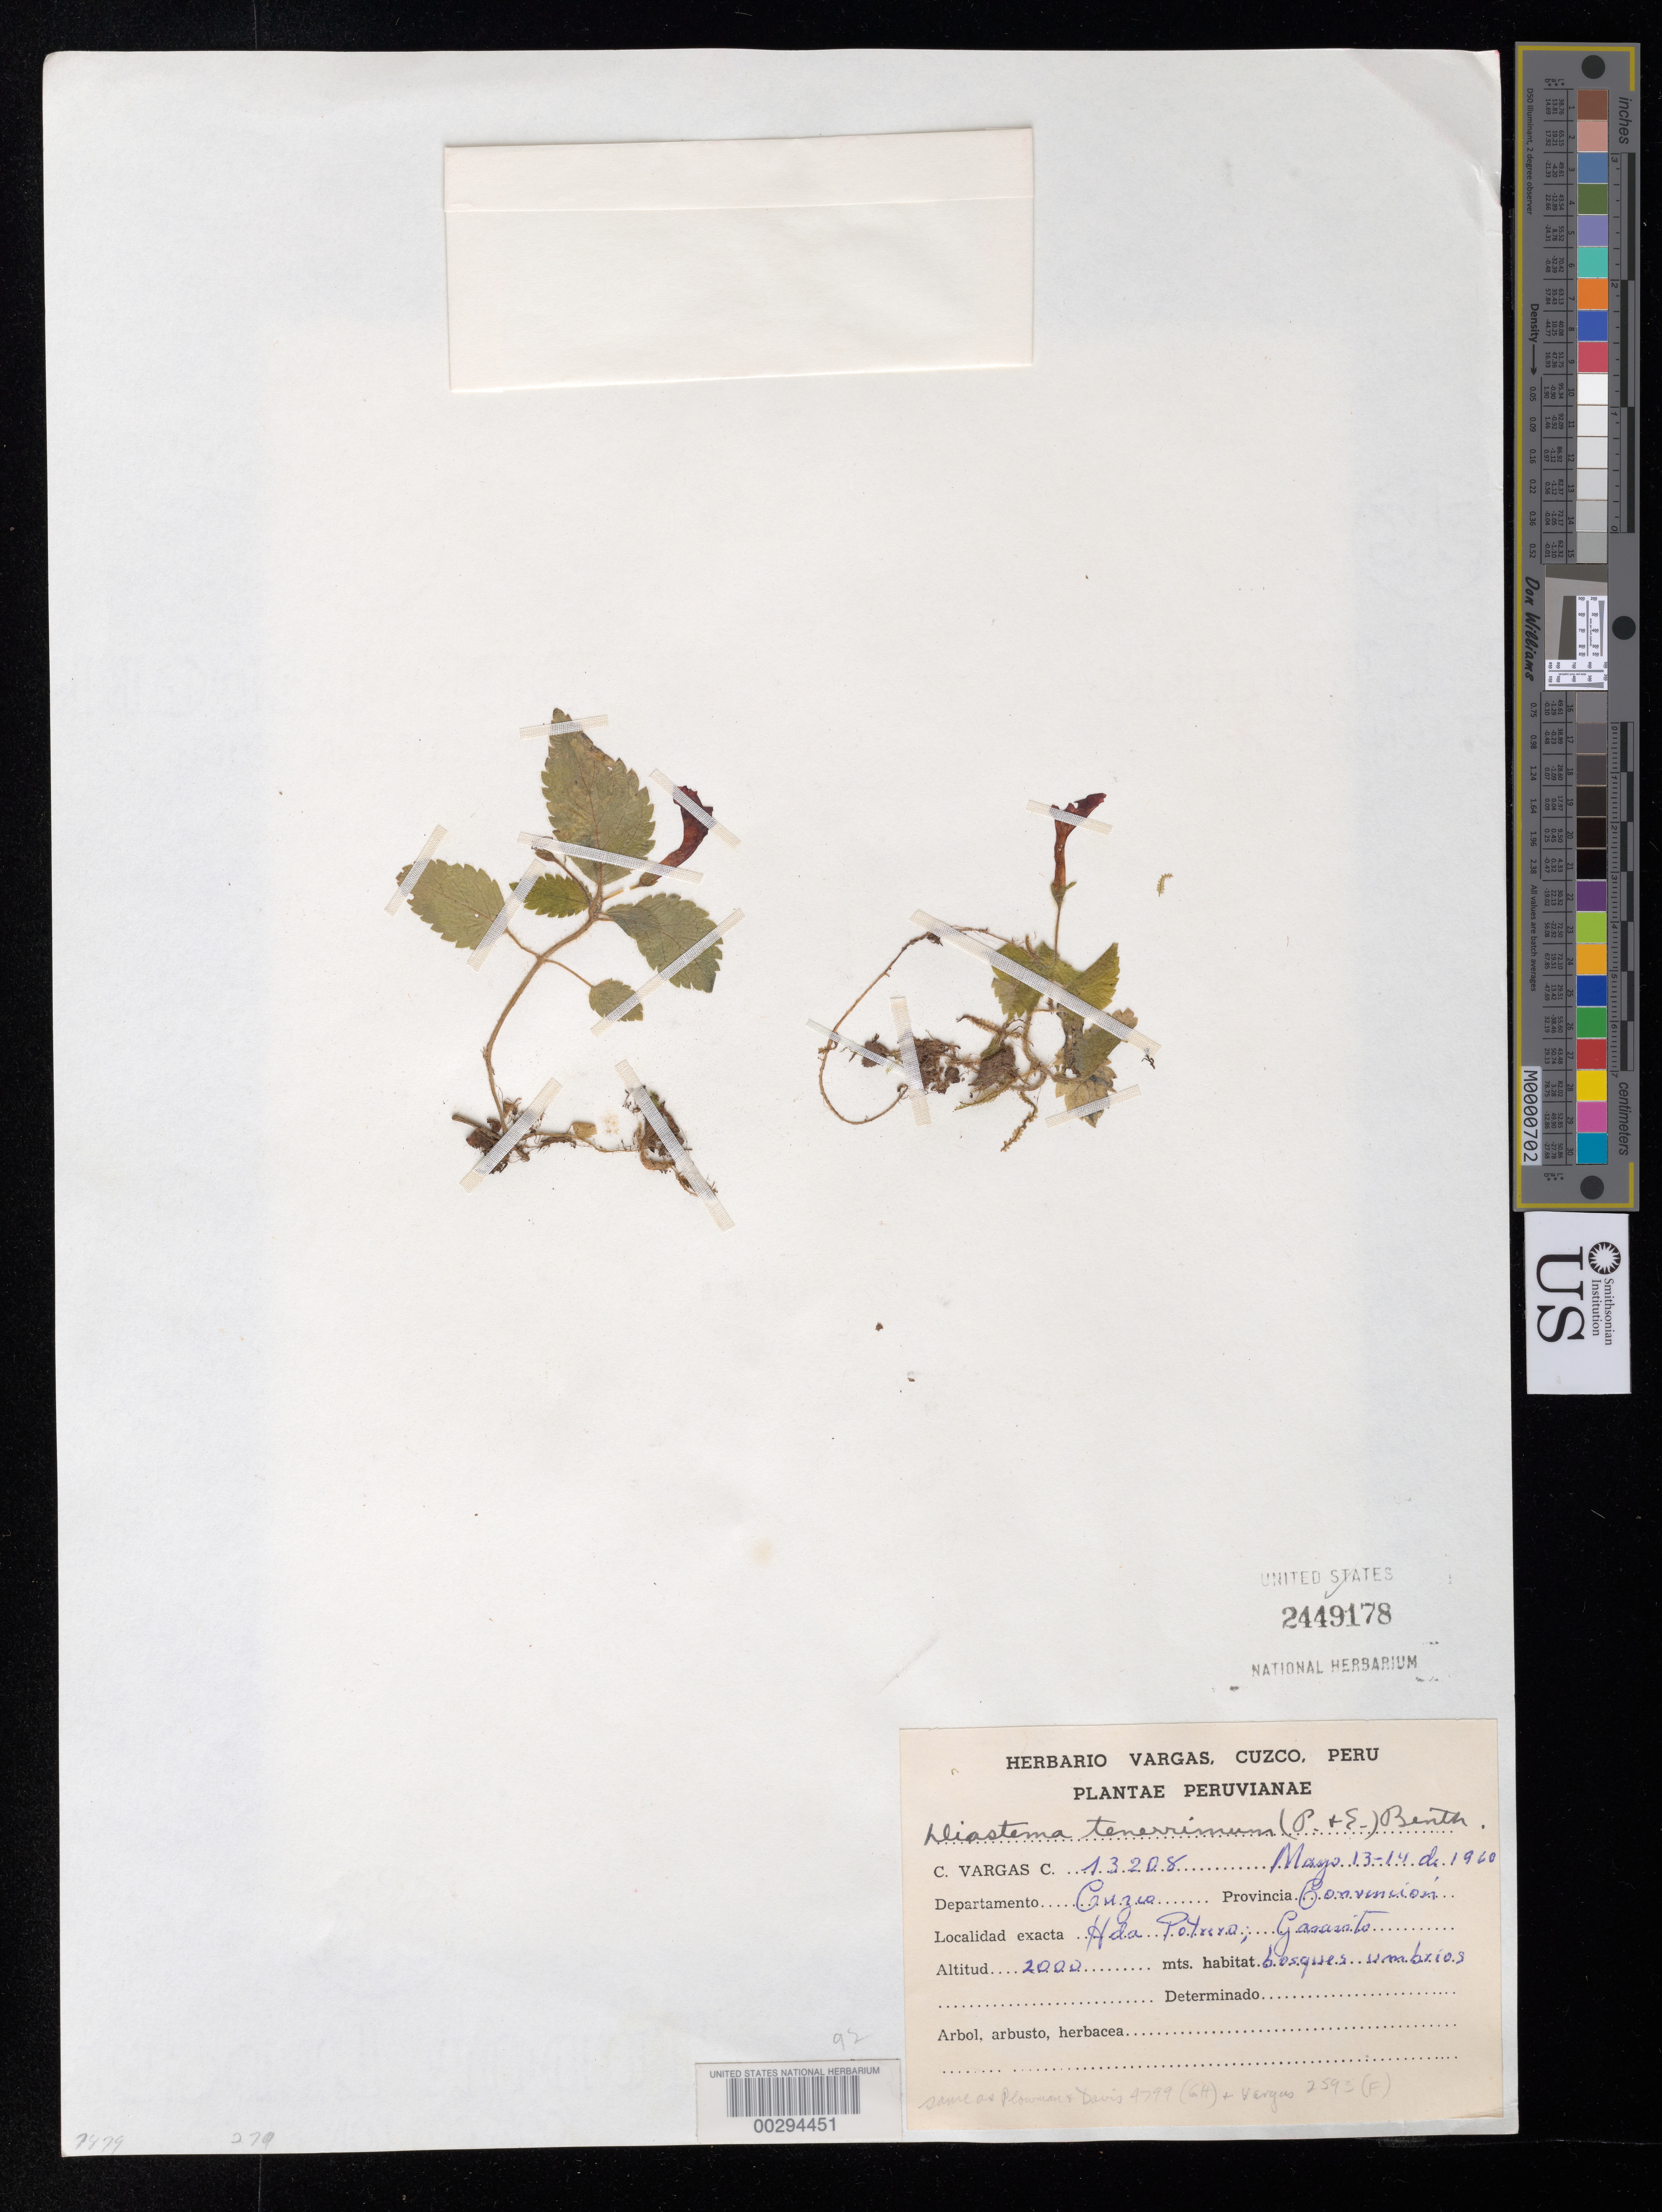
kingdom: Plantae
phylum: Tracheophyta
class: Magnoliopsida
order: Lamiales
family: Gesneriaceae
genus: Diastema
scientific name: Diastema tenerrimum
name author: (Poepp.) Benth. ex Walp.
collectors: C. Vargas C.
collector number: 13208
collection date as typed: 13-14 May 1960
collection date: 1960-05-13/1960-05-14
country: Peru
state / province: Cusco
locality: Prov. Convención; Hda. Potrero, Garavito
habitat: Bosques umbrios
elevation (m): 2000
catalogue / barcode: US 2449178